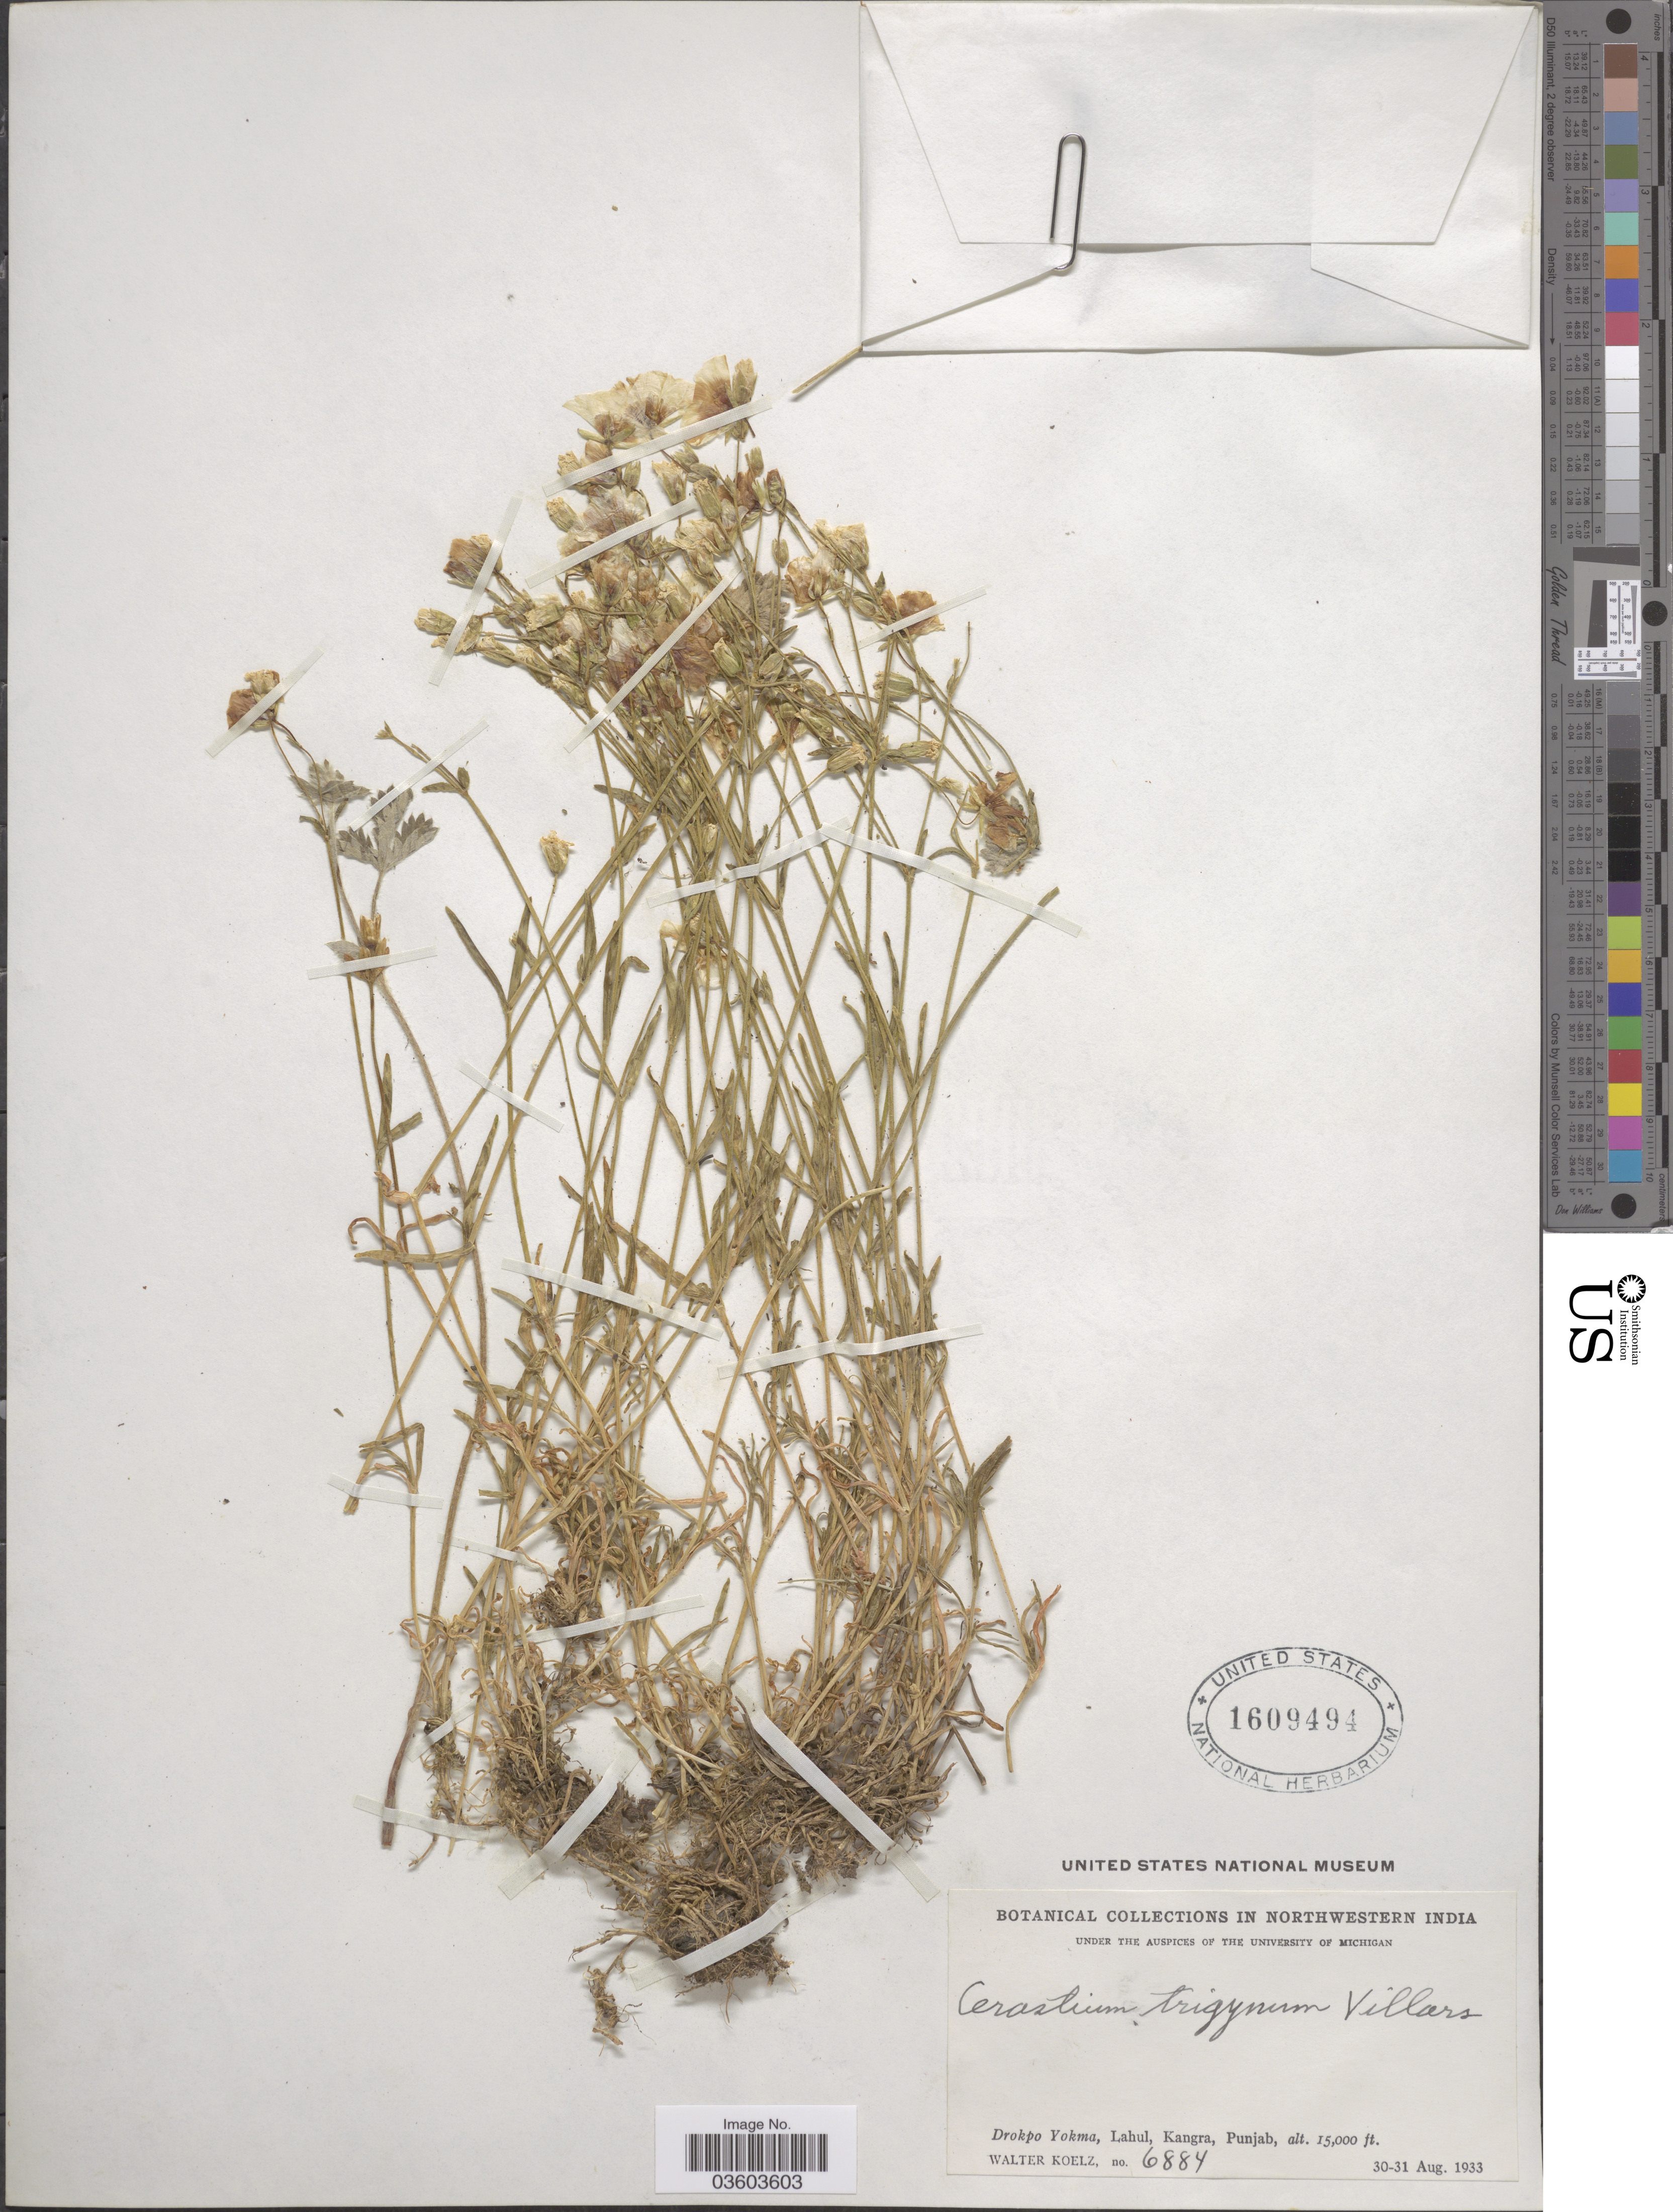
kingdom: Plantae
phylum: Tracheophyta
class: Magnoliopsida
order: Caryophyllales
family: Caryophyllaceae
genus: Dichodon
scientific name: Dichodon cerastoides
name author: (L.) Rchb.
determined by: U.S. National Herbarium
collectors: W. N. Koelz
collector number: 6884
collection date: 1933-08-30/1933-08-31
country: India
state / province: Himachal Pradesh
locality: Northwestern India. Drokpo Yokma, Lahul, Kangra.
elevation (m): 4572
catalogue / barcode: US 1609494